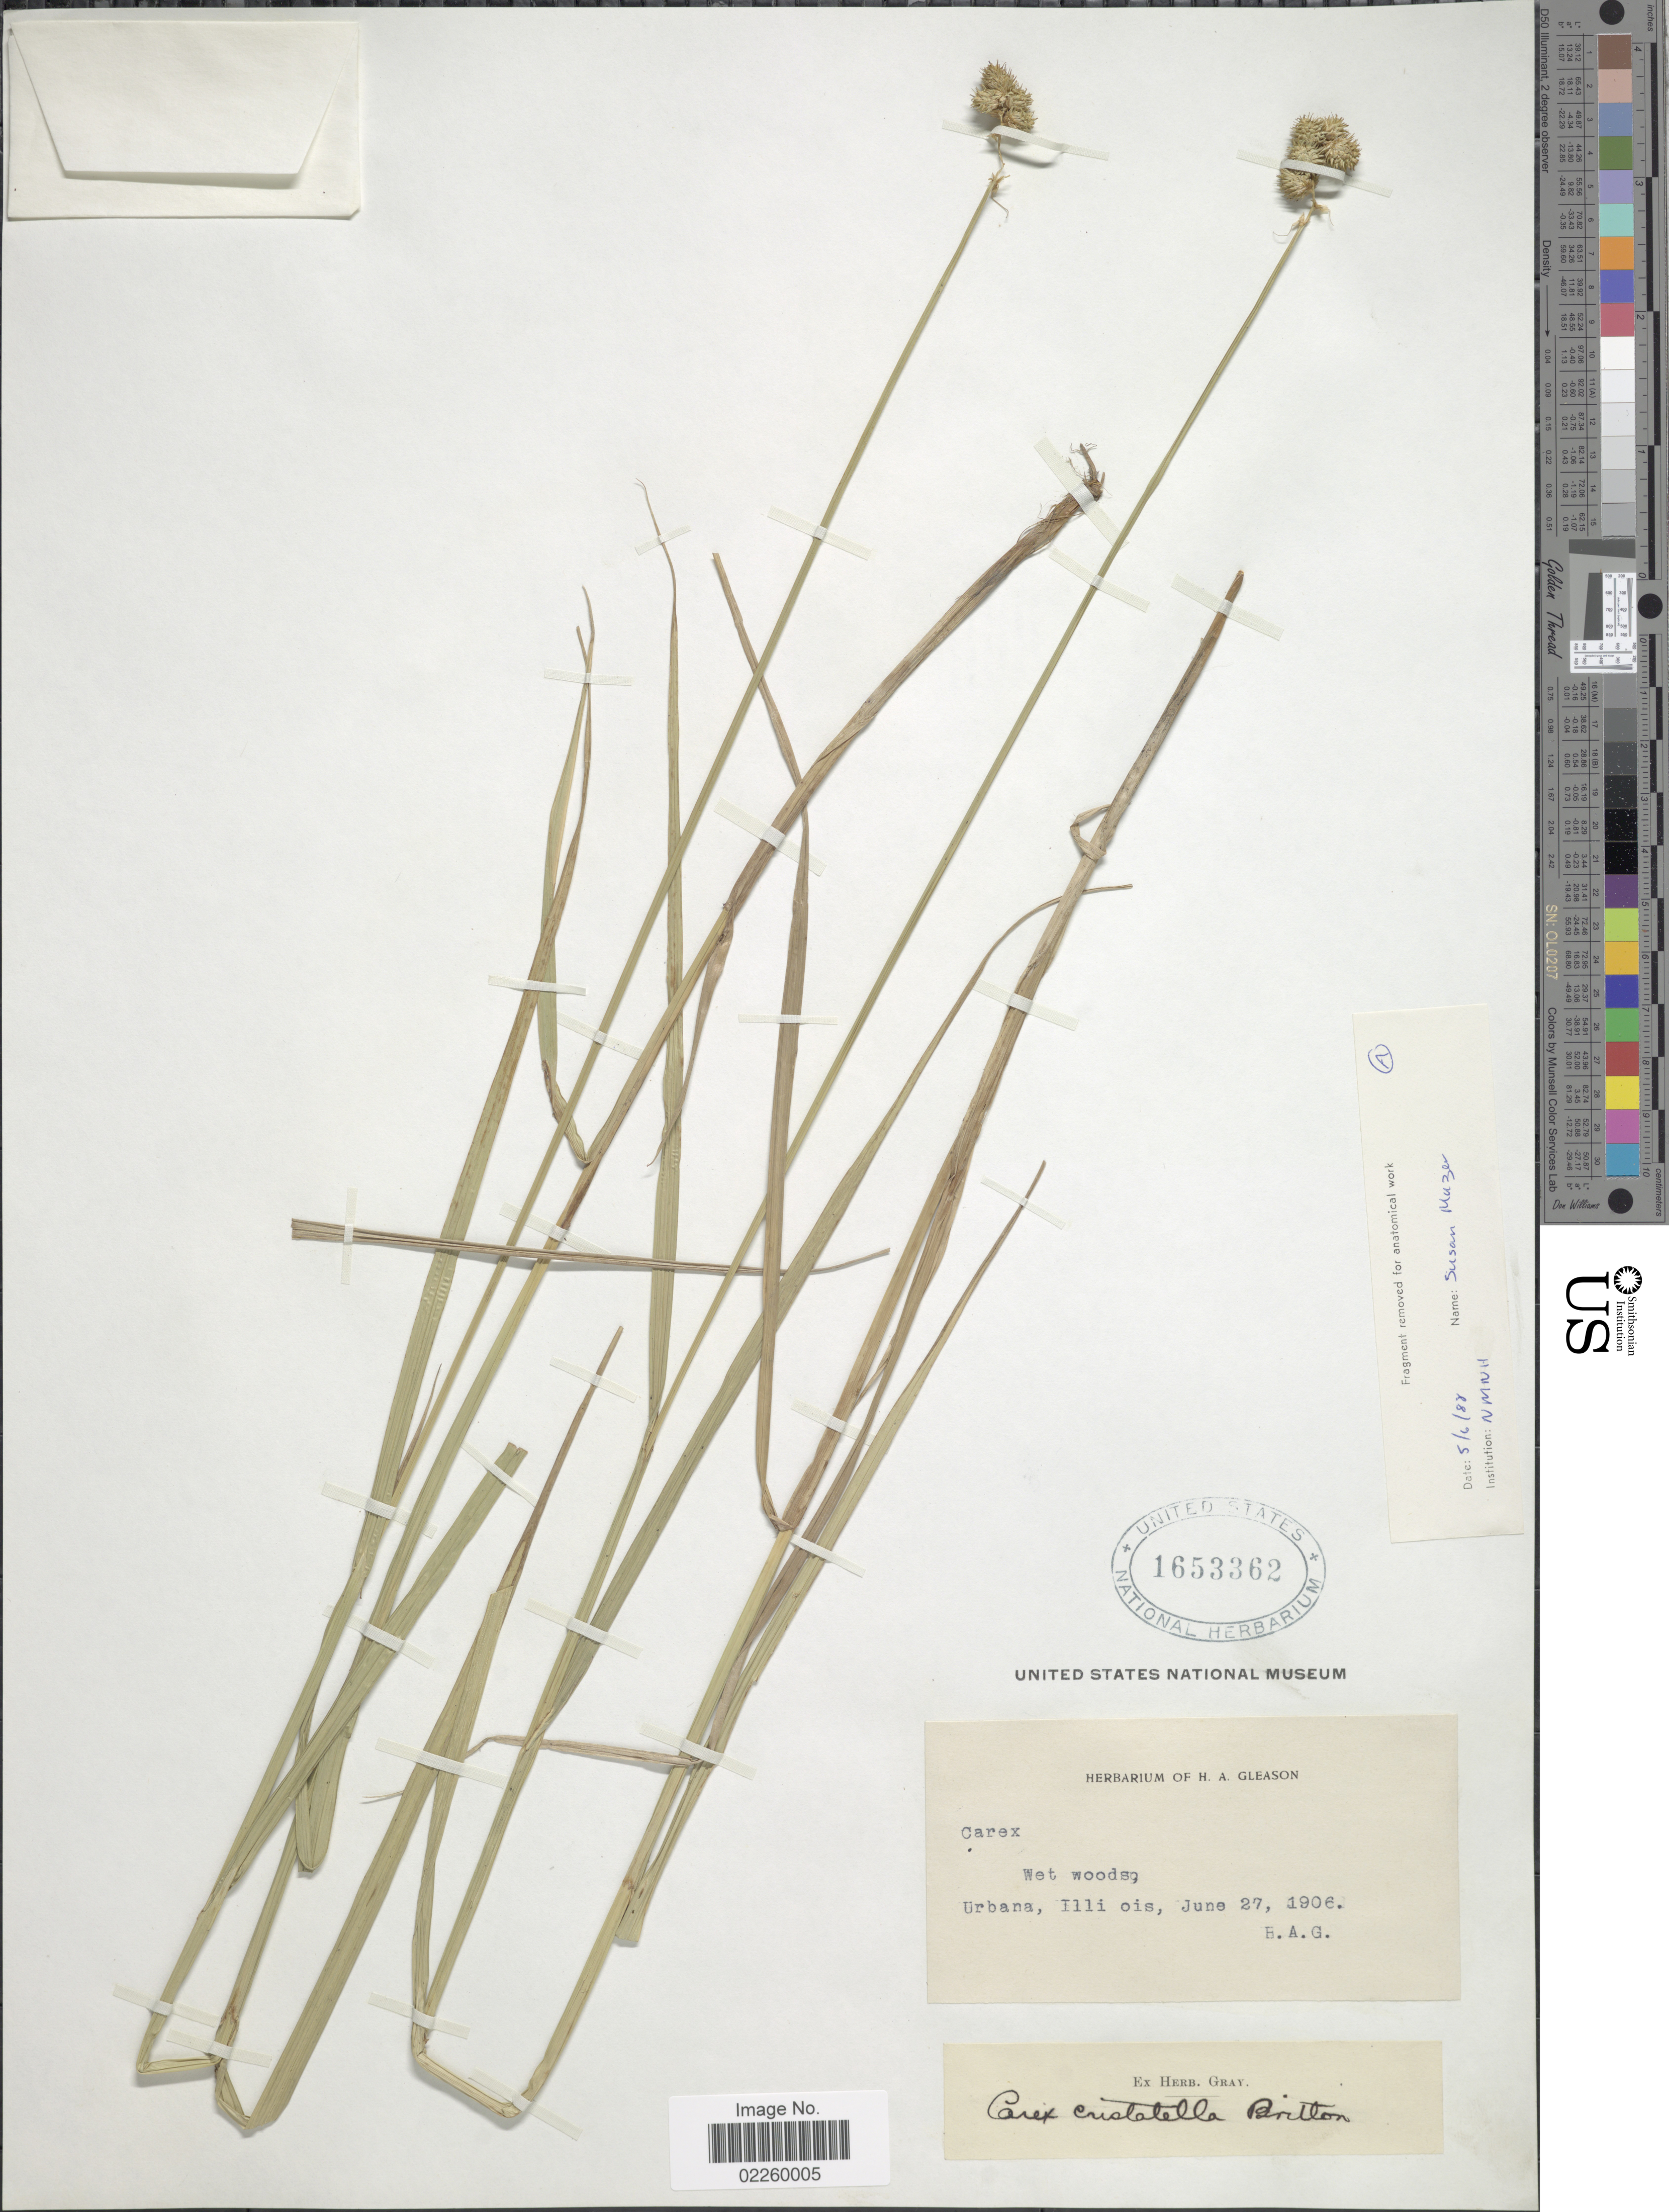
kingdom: Plantae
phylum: Tracheophyta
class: Liliopsida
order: Poales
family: Cyperaceae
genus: Carex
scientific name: Carex cristatella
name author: Britton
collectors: H. A. Gleason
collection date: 1906-06-27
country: United States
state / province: Illinois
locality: Urbana, Illinois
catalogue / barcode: US 1653362